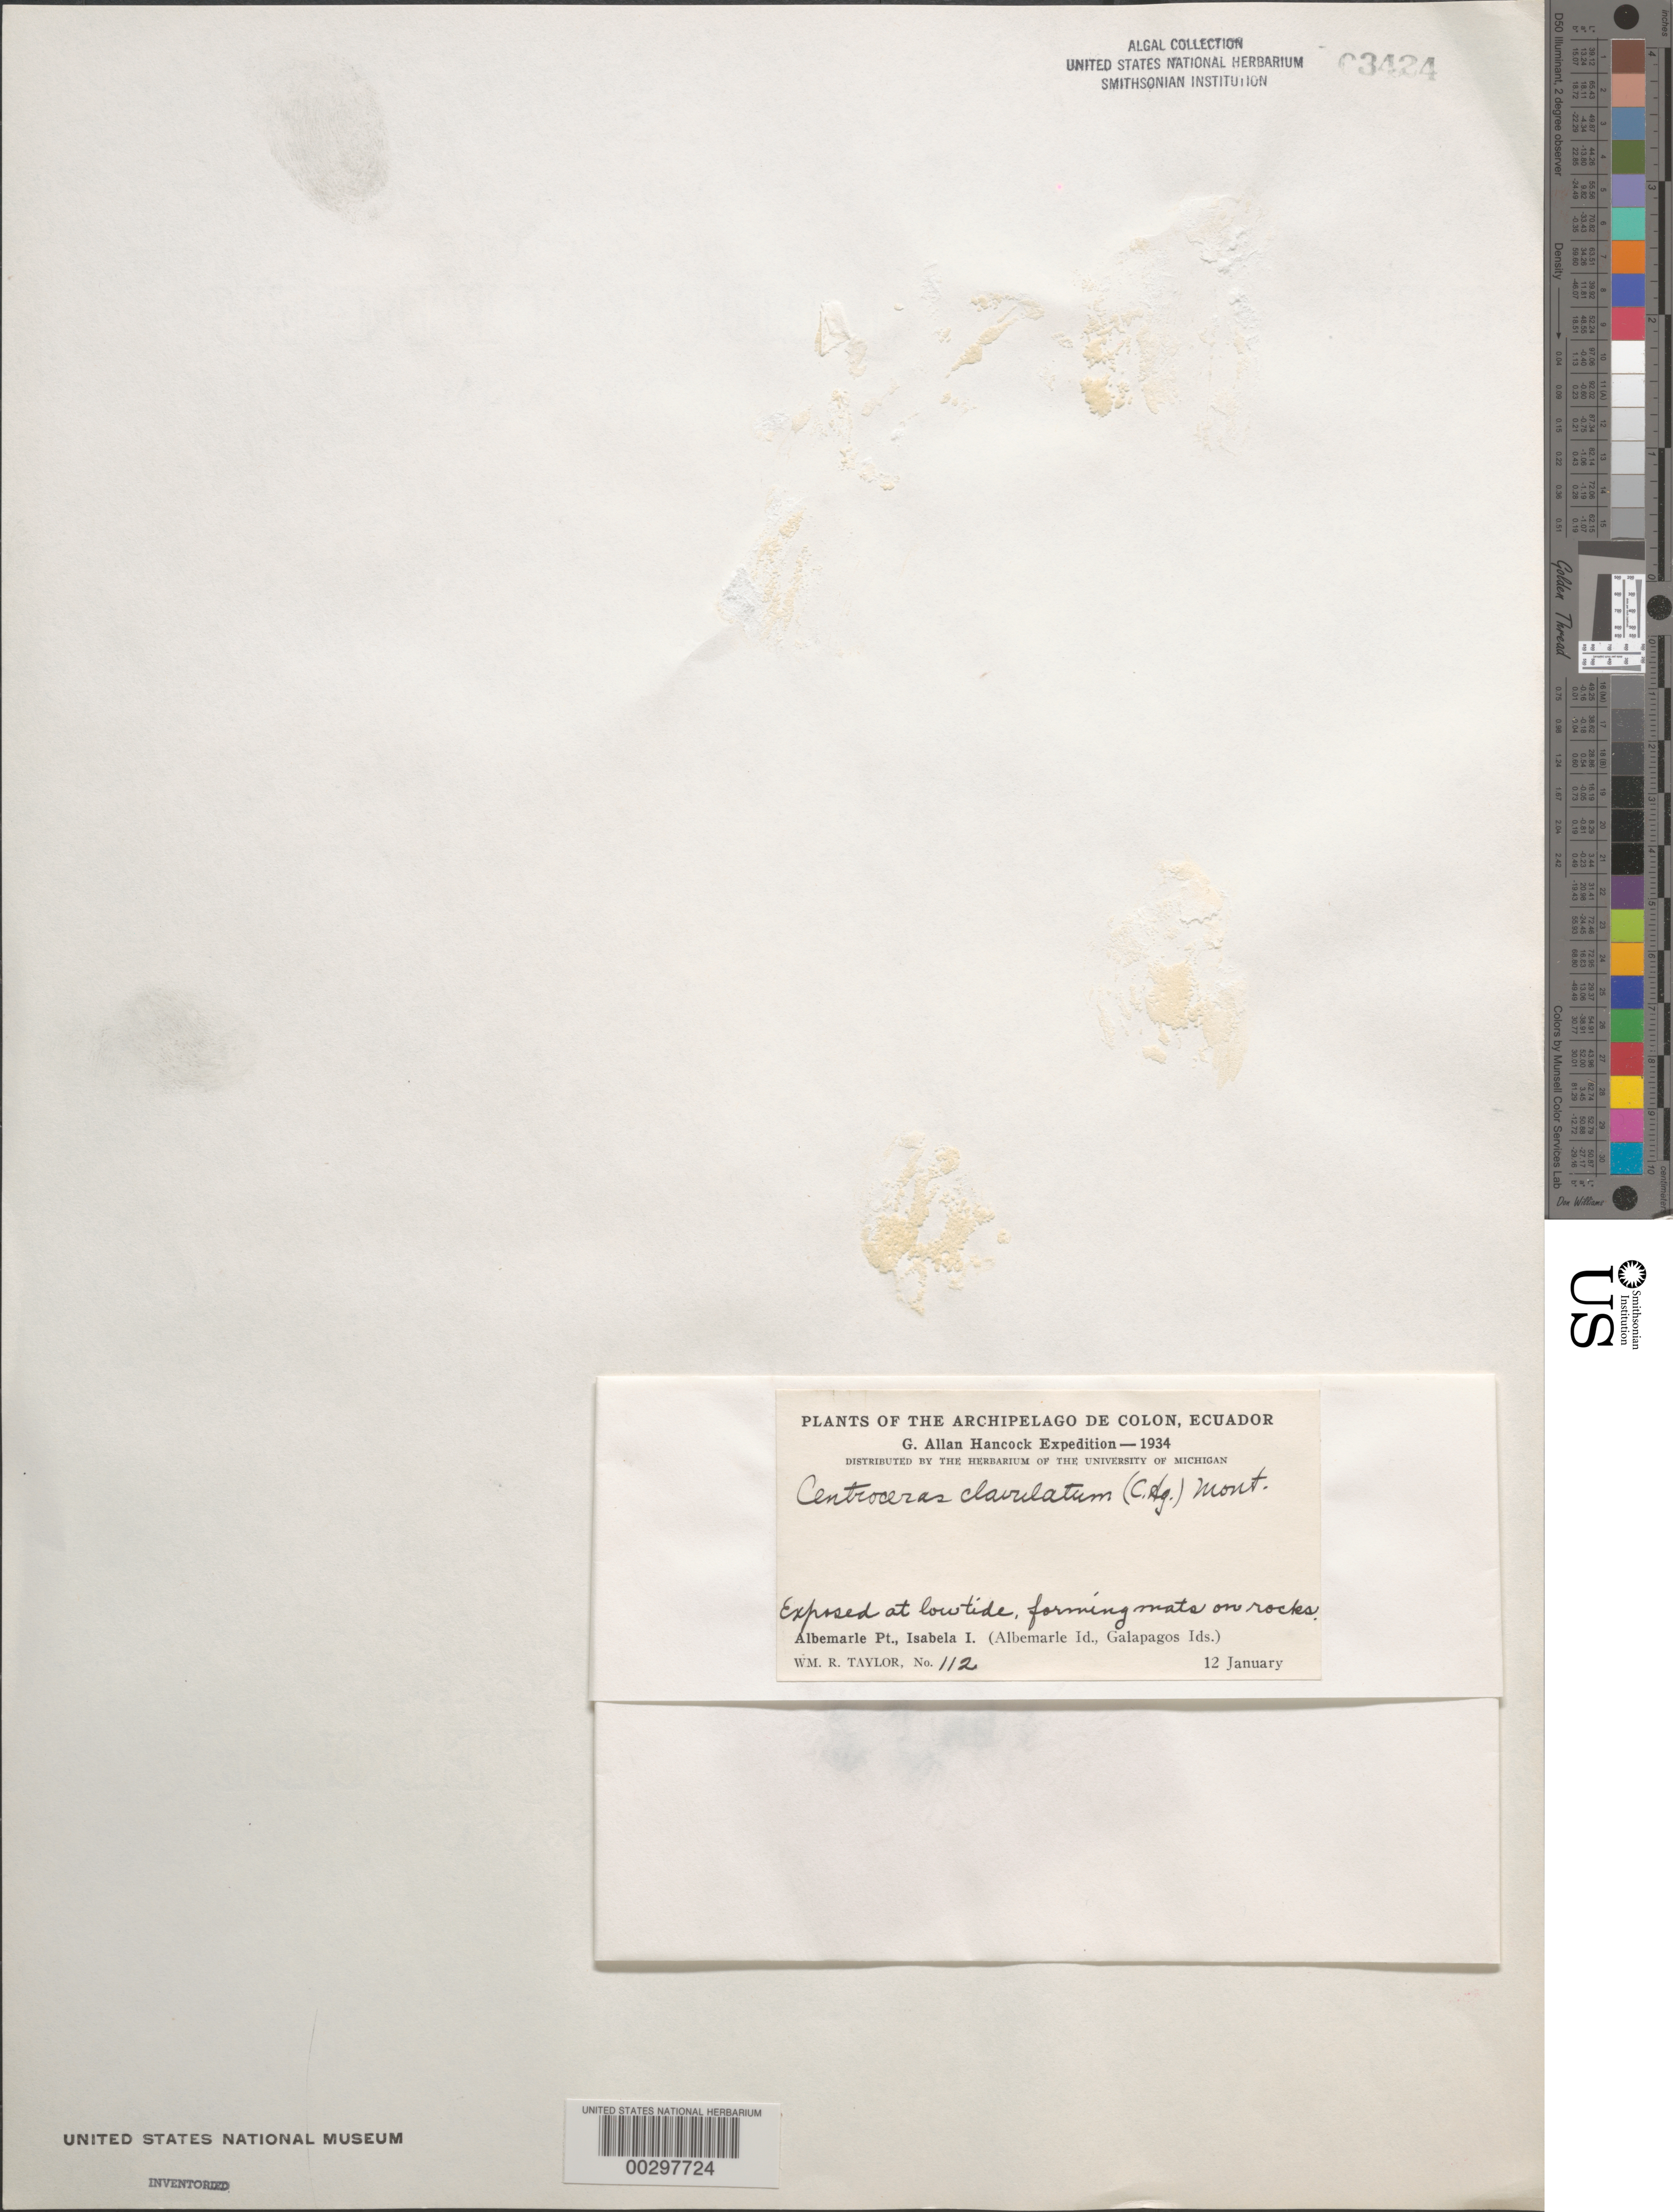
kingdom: Plantae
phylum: Rhodophyta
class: Florideophyceae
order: Ceramiales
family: Ceramiaceae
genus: Centroceras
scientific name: Centroceras clavulatum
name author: (C. Agardh) Mont.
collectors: W. R. Taylor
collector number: WRT 34-112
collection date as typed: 12 Jan 1934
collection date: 1934-01-12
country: Ecuador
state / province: Colón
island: Isabela [Albemarle]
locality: Albemarle Point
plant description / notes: G. Allan Hancock Expedition, 1934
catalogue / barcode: US 3424